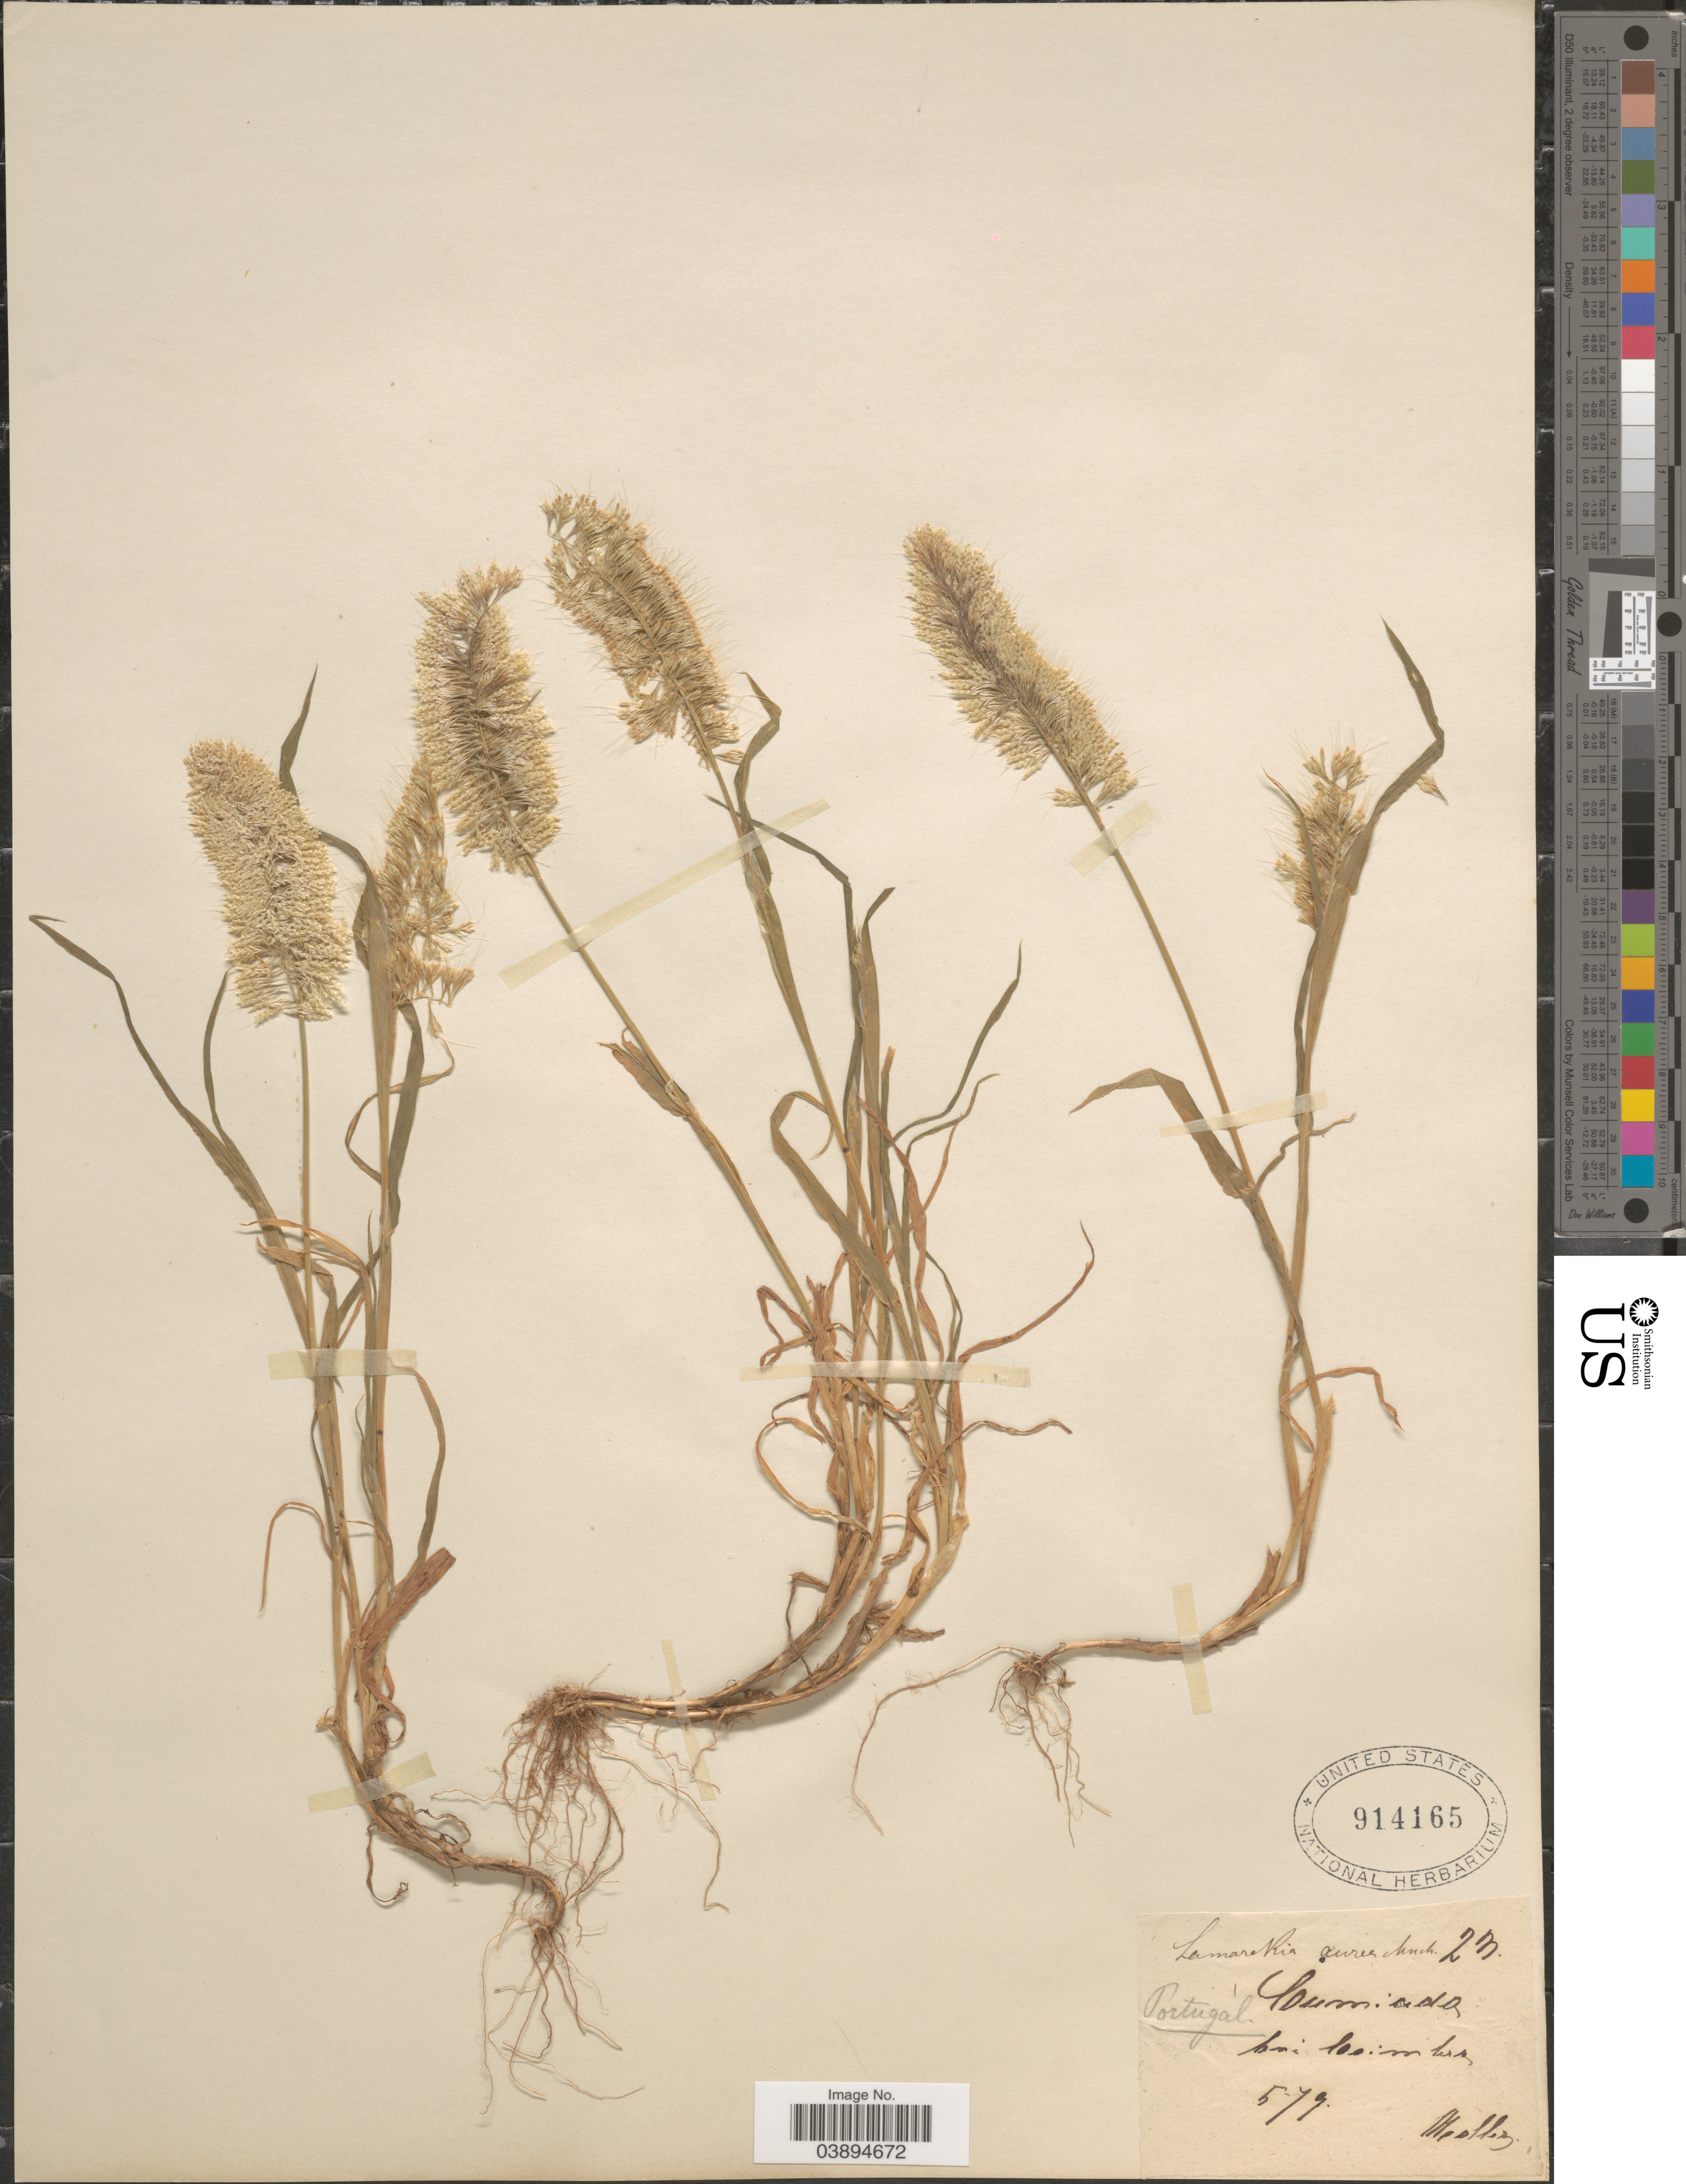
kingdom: Plantae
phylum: Tracheophyta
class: Liliopsida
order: Poales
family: Poaceae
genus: Lamarckia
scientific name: Lamarckia aurea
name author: (L.) Moench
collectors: -. Moller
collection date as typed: Transcribed d/m/y: /5/79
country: Portugal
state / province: Coimbra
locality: Cumiado bei Coimbra. [interpreted]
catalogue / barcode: US 914165